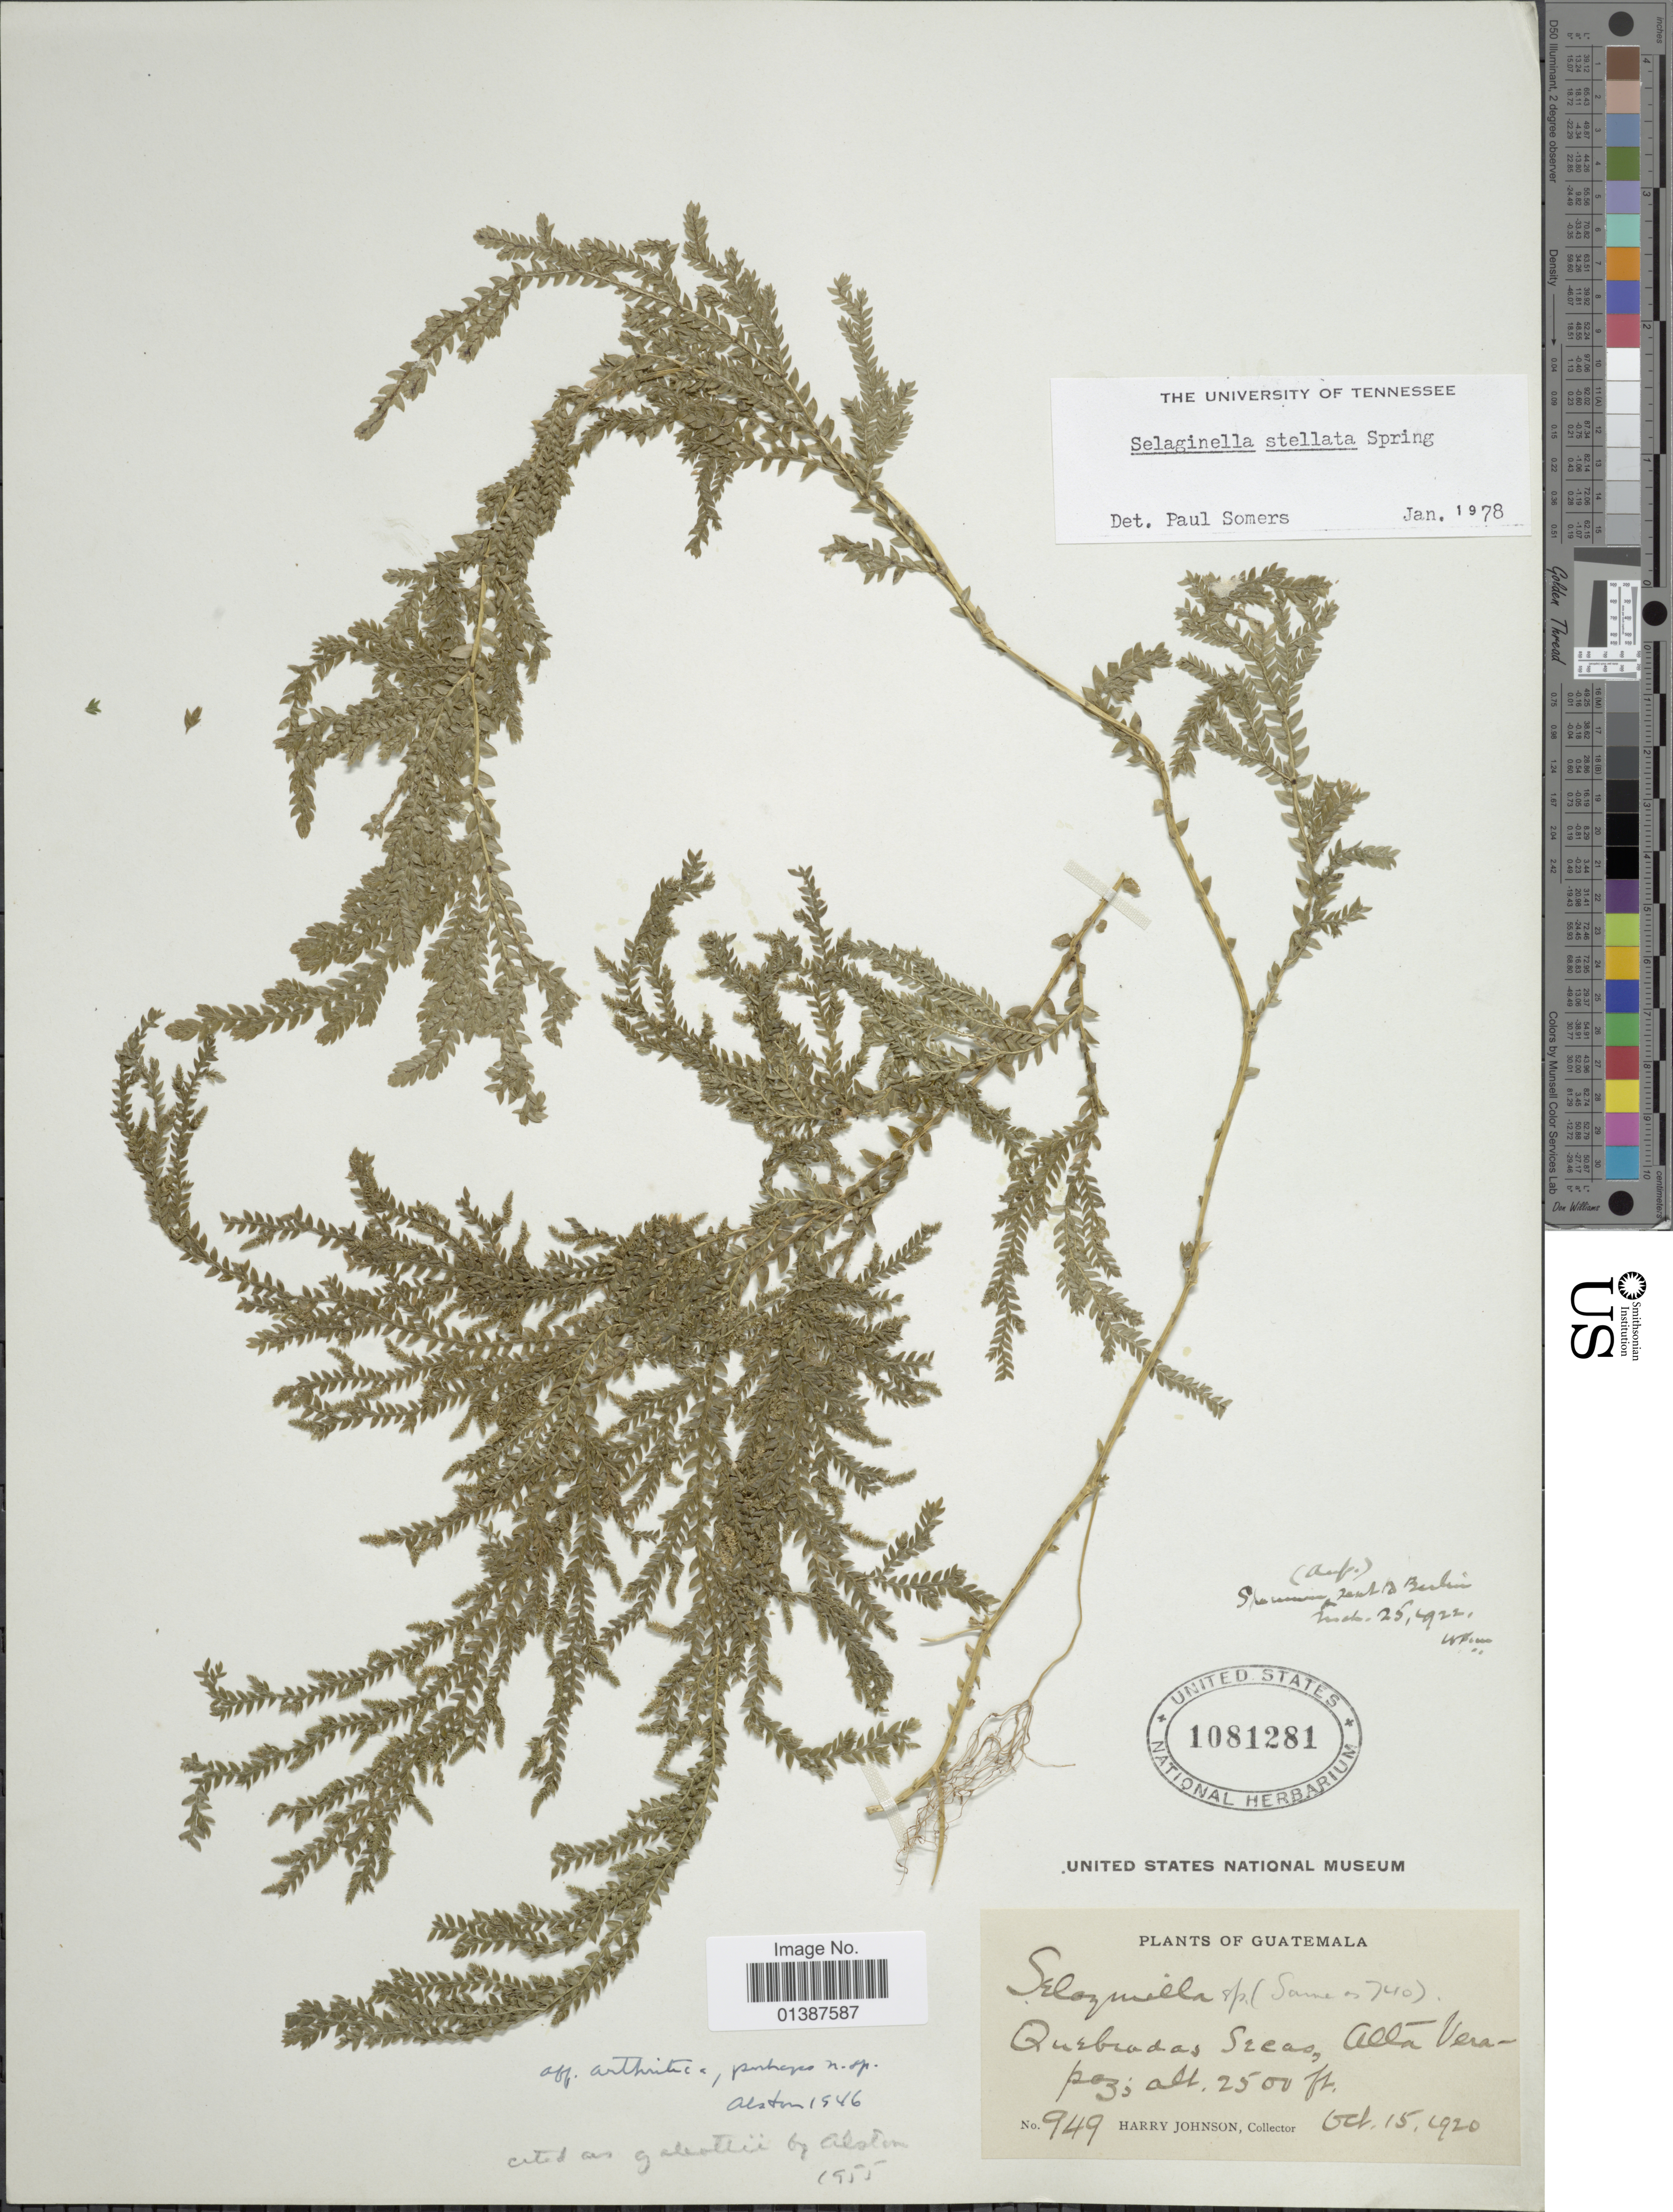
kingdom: Plantae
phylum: Tracheophyta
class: Lycopodiopsida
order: Selaginellales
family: Selaginellaceae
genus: Selaginella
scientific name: Selaginella galeottii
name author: Spring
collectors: H. Johnson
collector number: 949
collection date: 1920-10-15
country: Guatemala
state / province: Alta Verapaz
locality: Quebradas secas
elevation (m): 762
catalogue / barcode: US 1081281